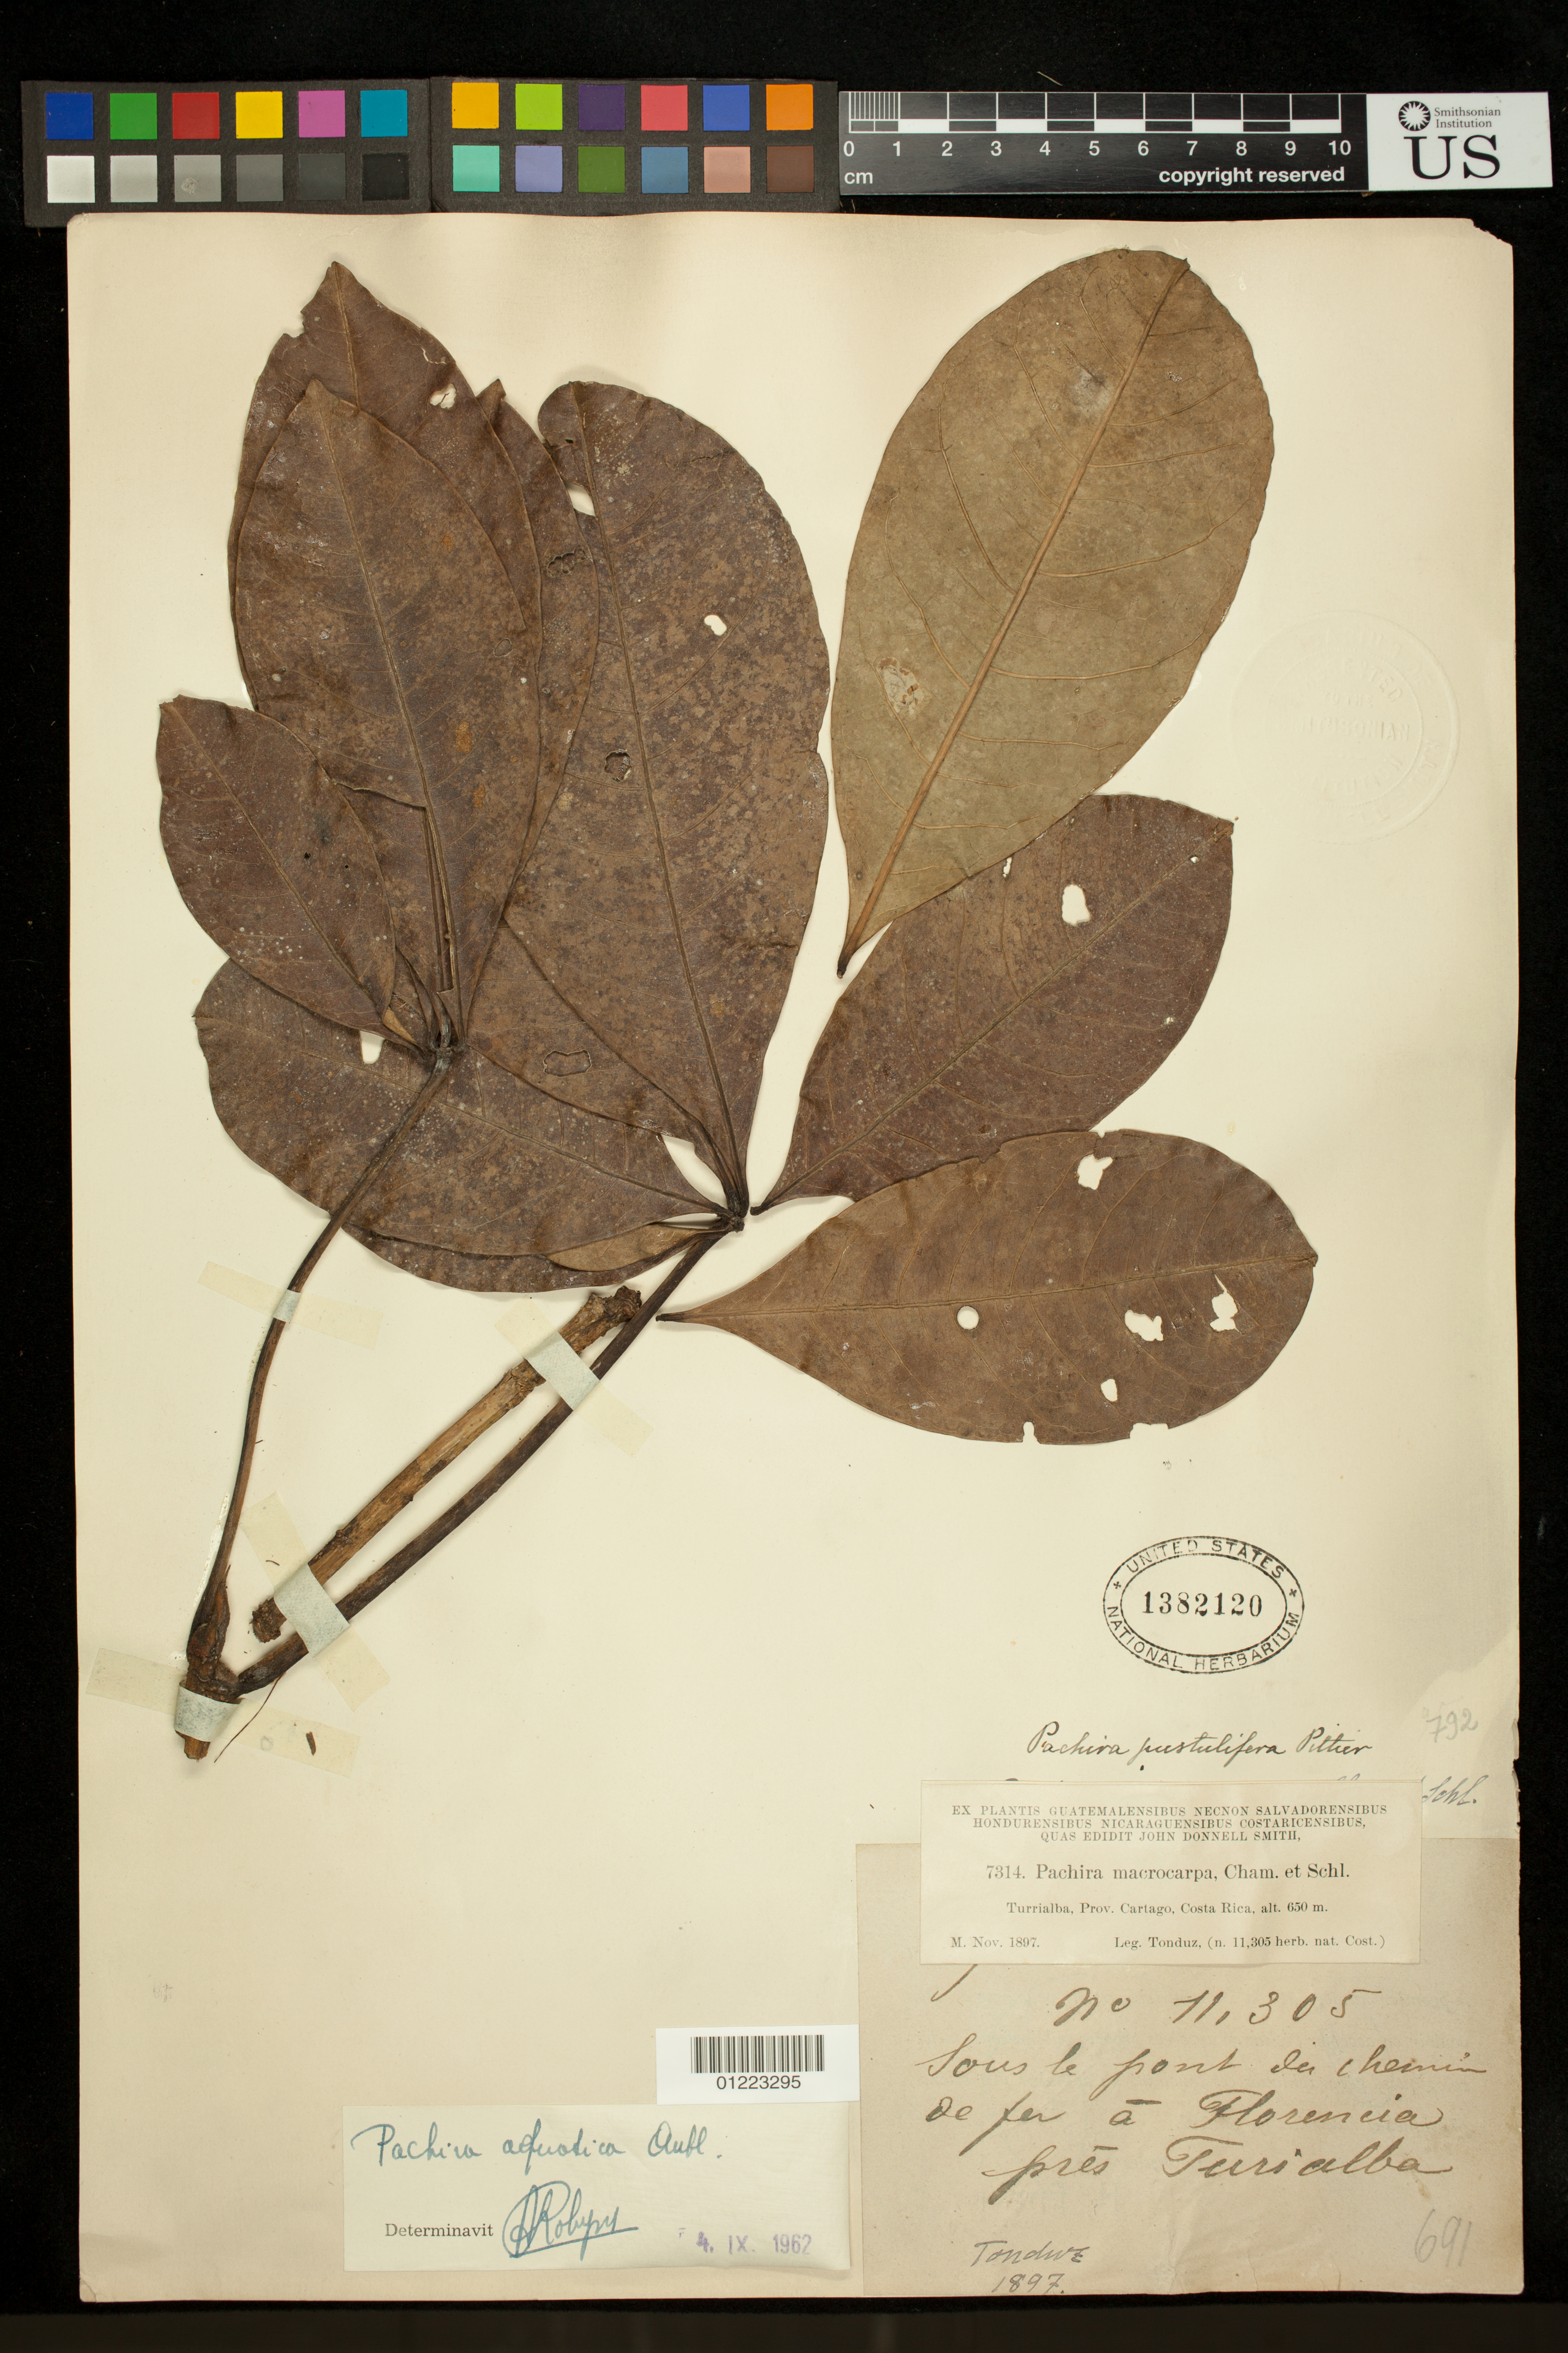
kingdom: Plantae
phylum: Tracheophyta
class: Magnoliopsida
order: Malvales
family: Malvaceae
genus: Pachira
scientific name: Pachira aquatica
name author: Aubl.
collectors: A. Tonduz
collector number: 11305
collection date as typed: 1897-11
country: Costa Rica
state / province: Cartago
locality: Sous le pont du chemin de fer à Florencia près Turialba.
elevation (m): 650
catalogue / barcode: US 1382120